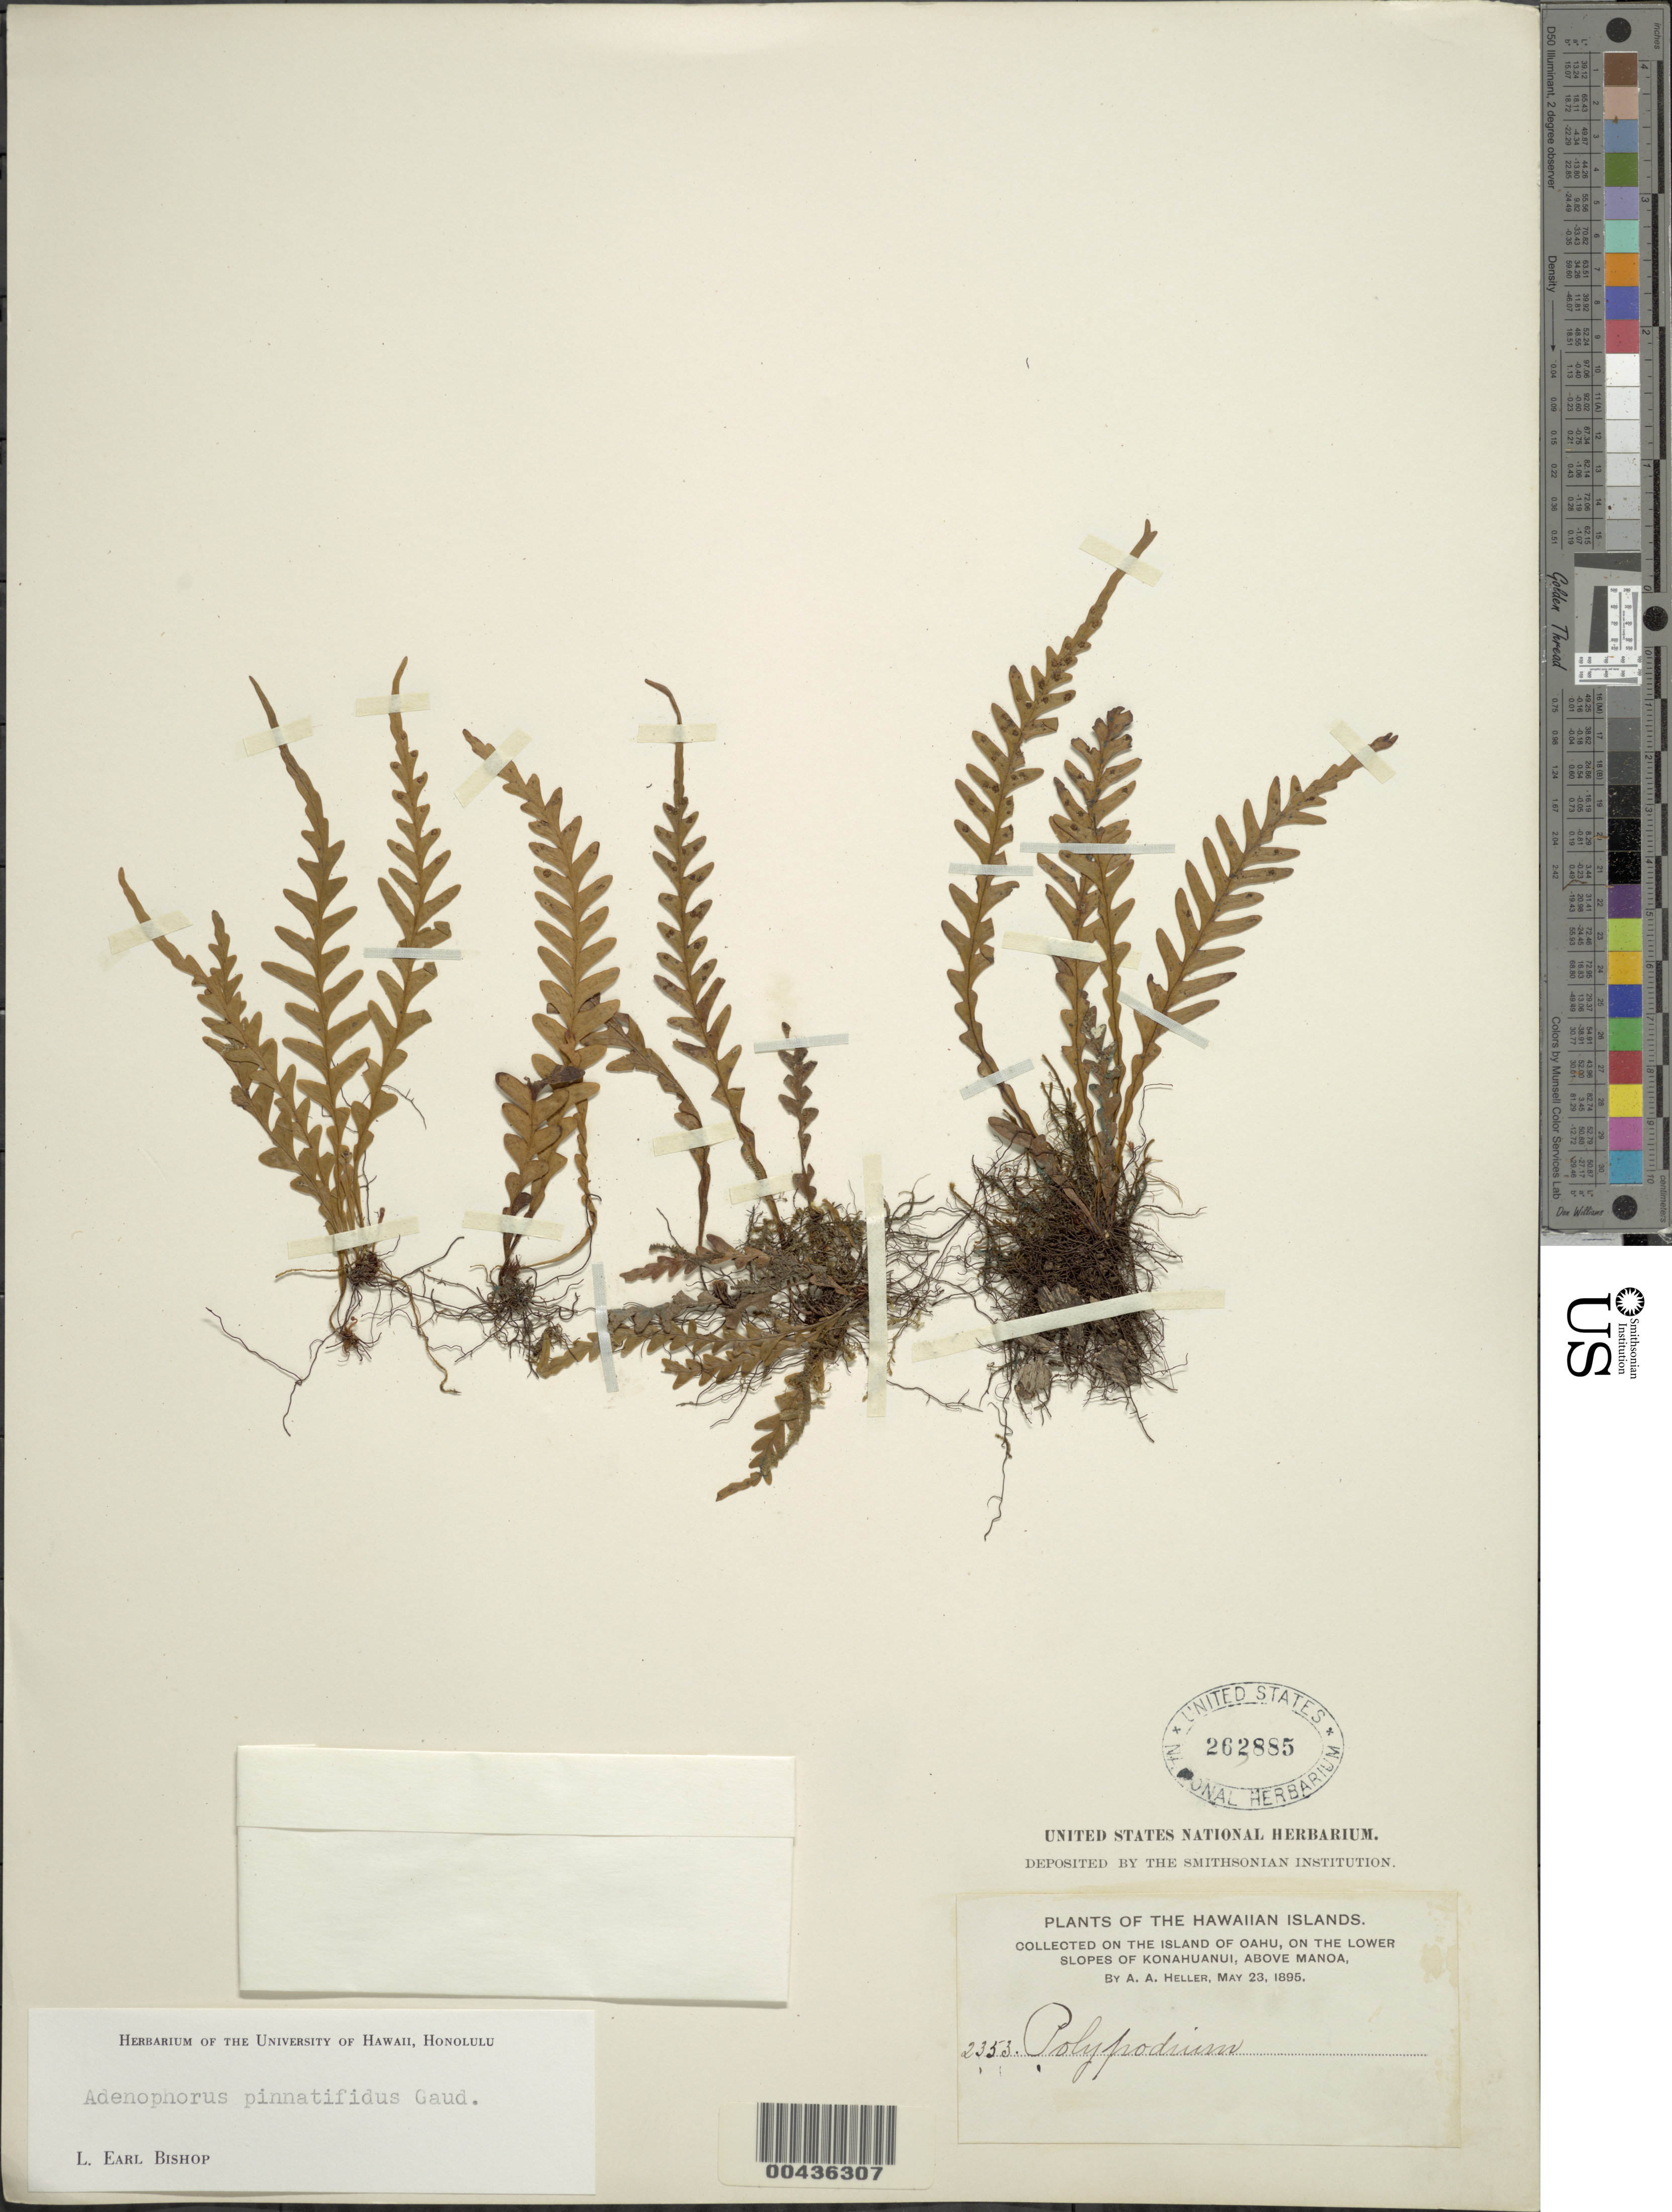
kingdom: Plantae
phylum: Tracheophyta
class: Polypodiopsida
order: Polypodiales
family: Polypodiaceae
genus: Adenophorus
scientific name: Adenophorus pinnatifidus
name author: Gaudich.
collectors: A. A. Heller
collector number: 2353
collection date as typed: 23 May 1895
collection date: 1895-05-23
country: United States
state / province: Hawaii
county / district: Honolulu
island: Oahu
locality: on the lower slopes of Konahuanui, above Manoa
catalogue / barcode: US 262885